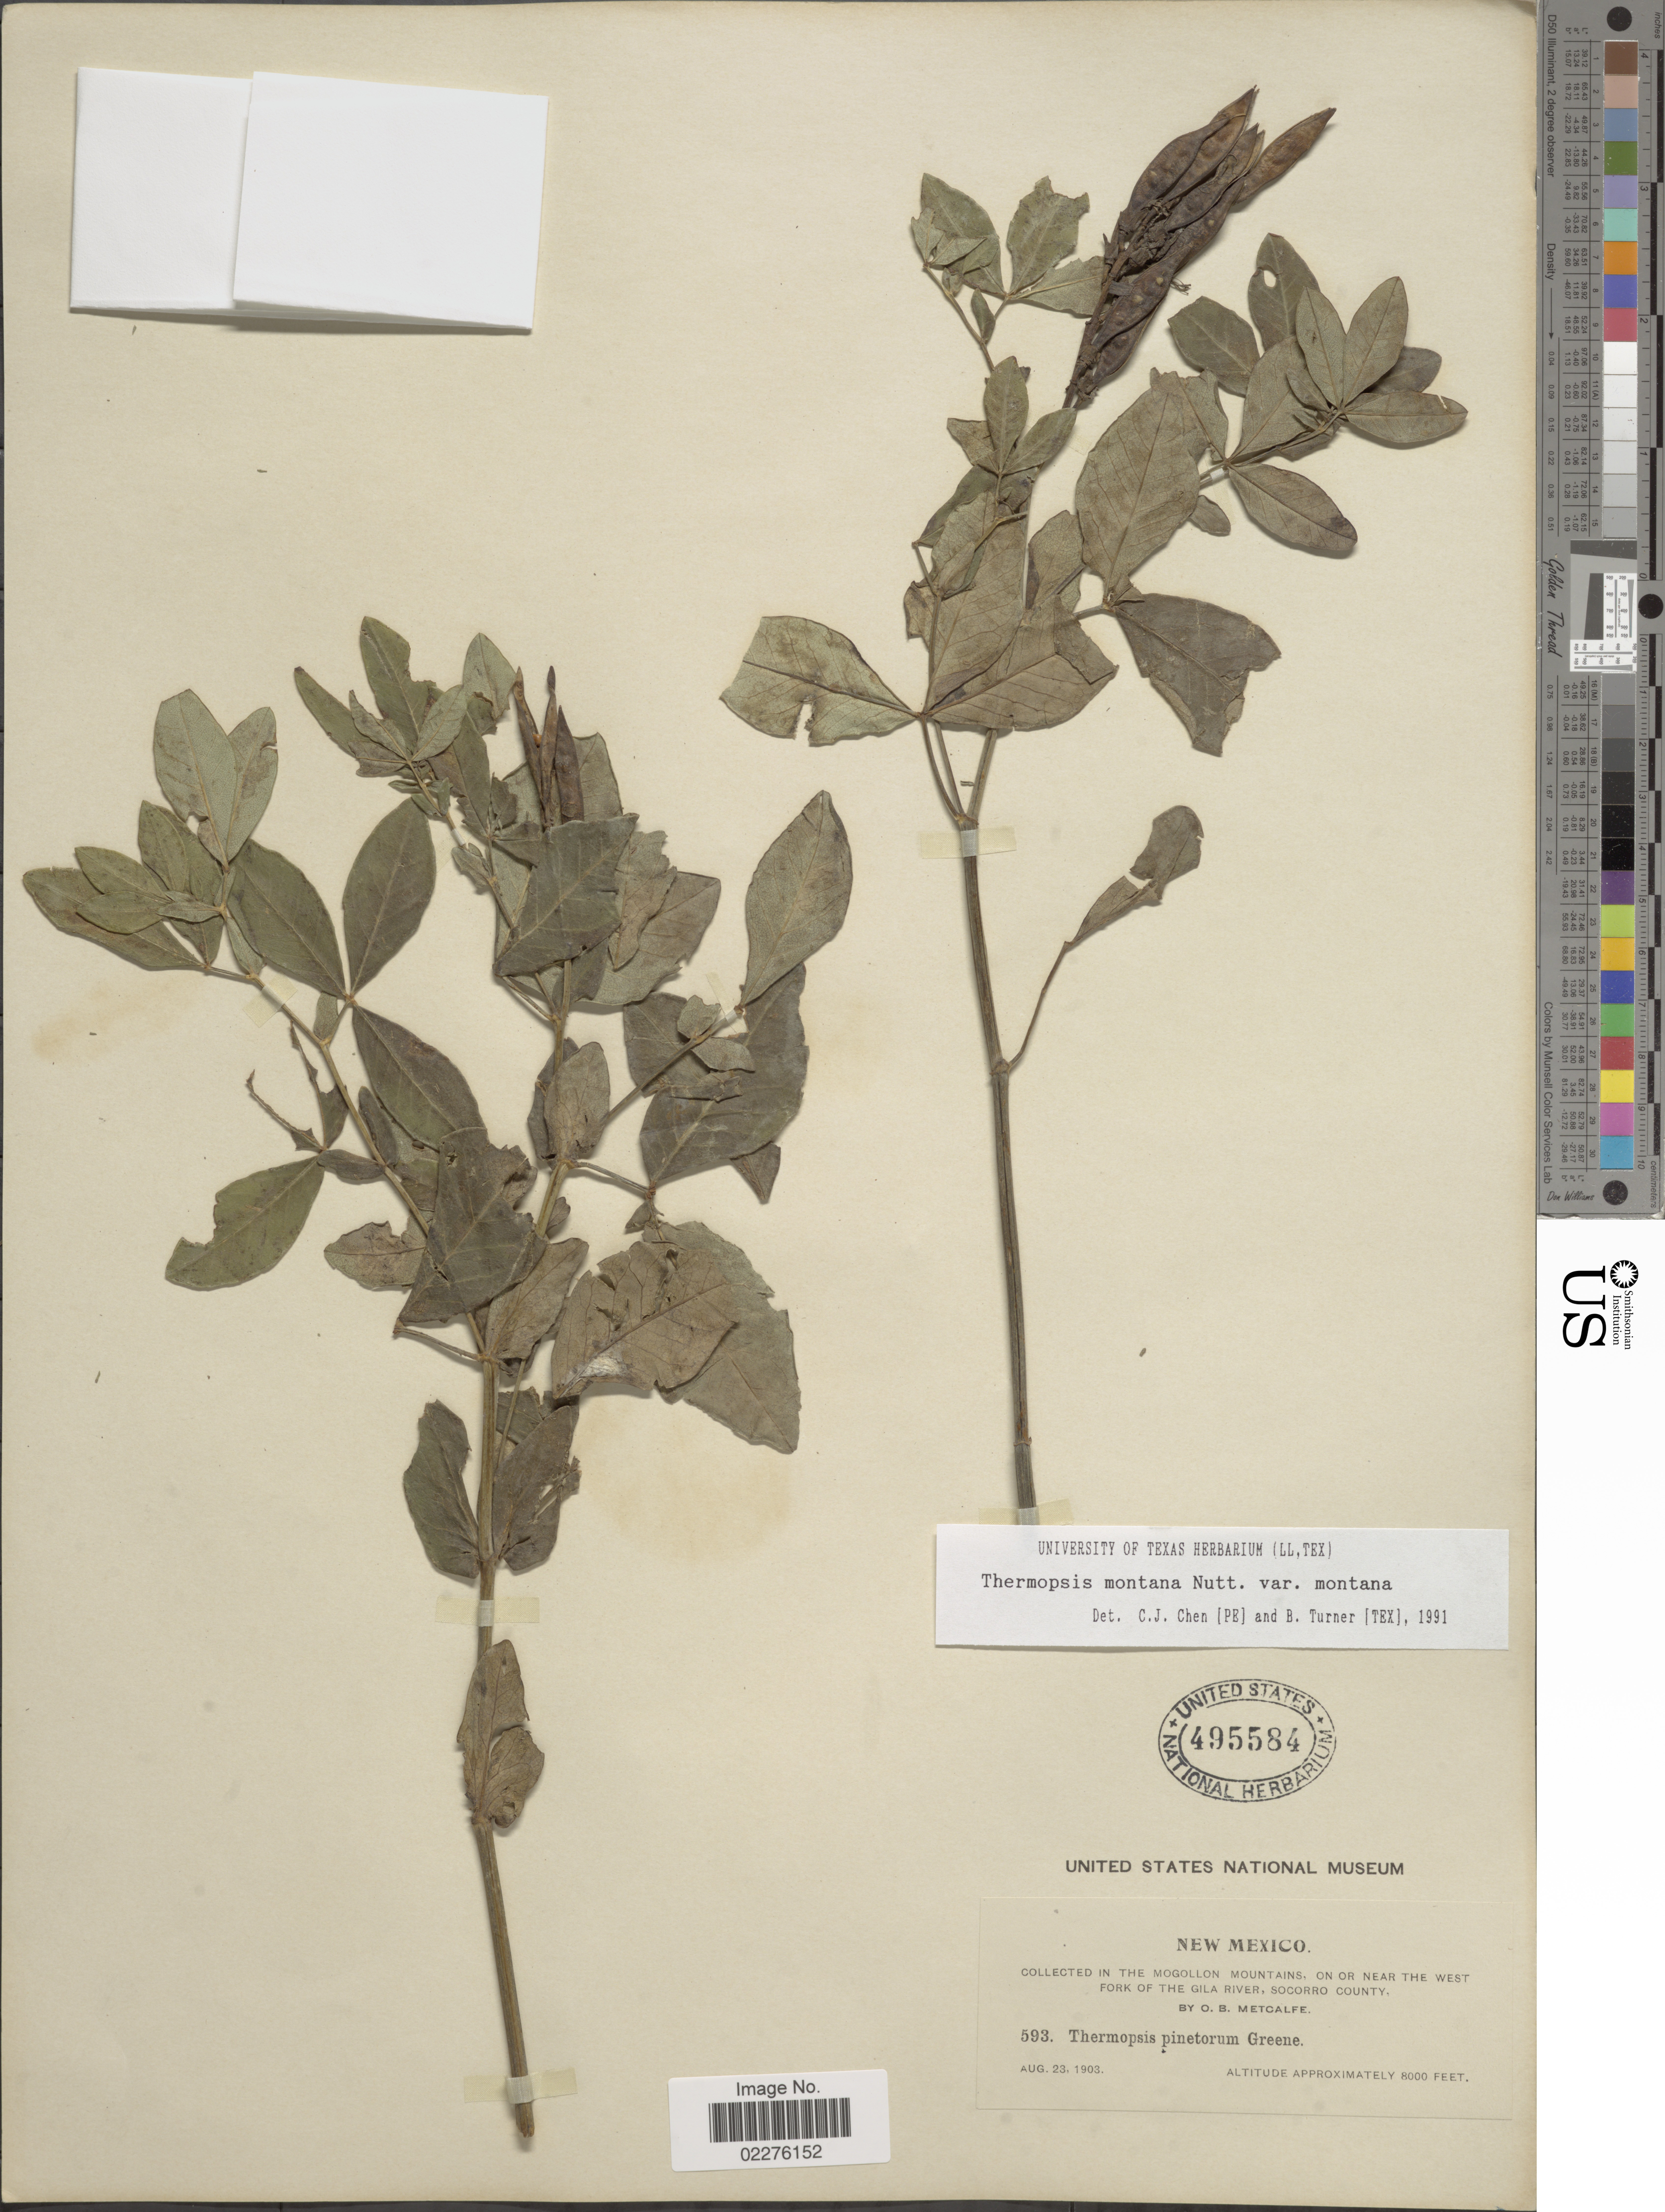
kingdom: Plantae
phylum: Tracheophyta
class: Magnoliopsida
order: Fabales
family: Fabaceae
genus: Thermopsis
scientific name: Thermopsis montana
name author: Nutt.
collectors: O. Metcalf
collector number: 593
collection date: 1903-08-23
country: United States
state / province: New Mexico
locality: In the Mogollon Mountains, on or near the West Fork of the Gila River, Socorro County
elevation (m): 2438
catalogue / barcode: US 495584